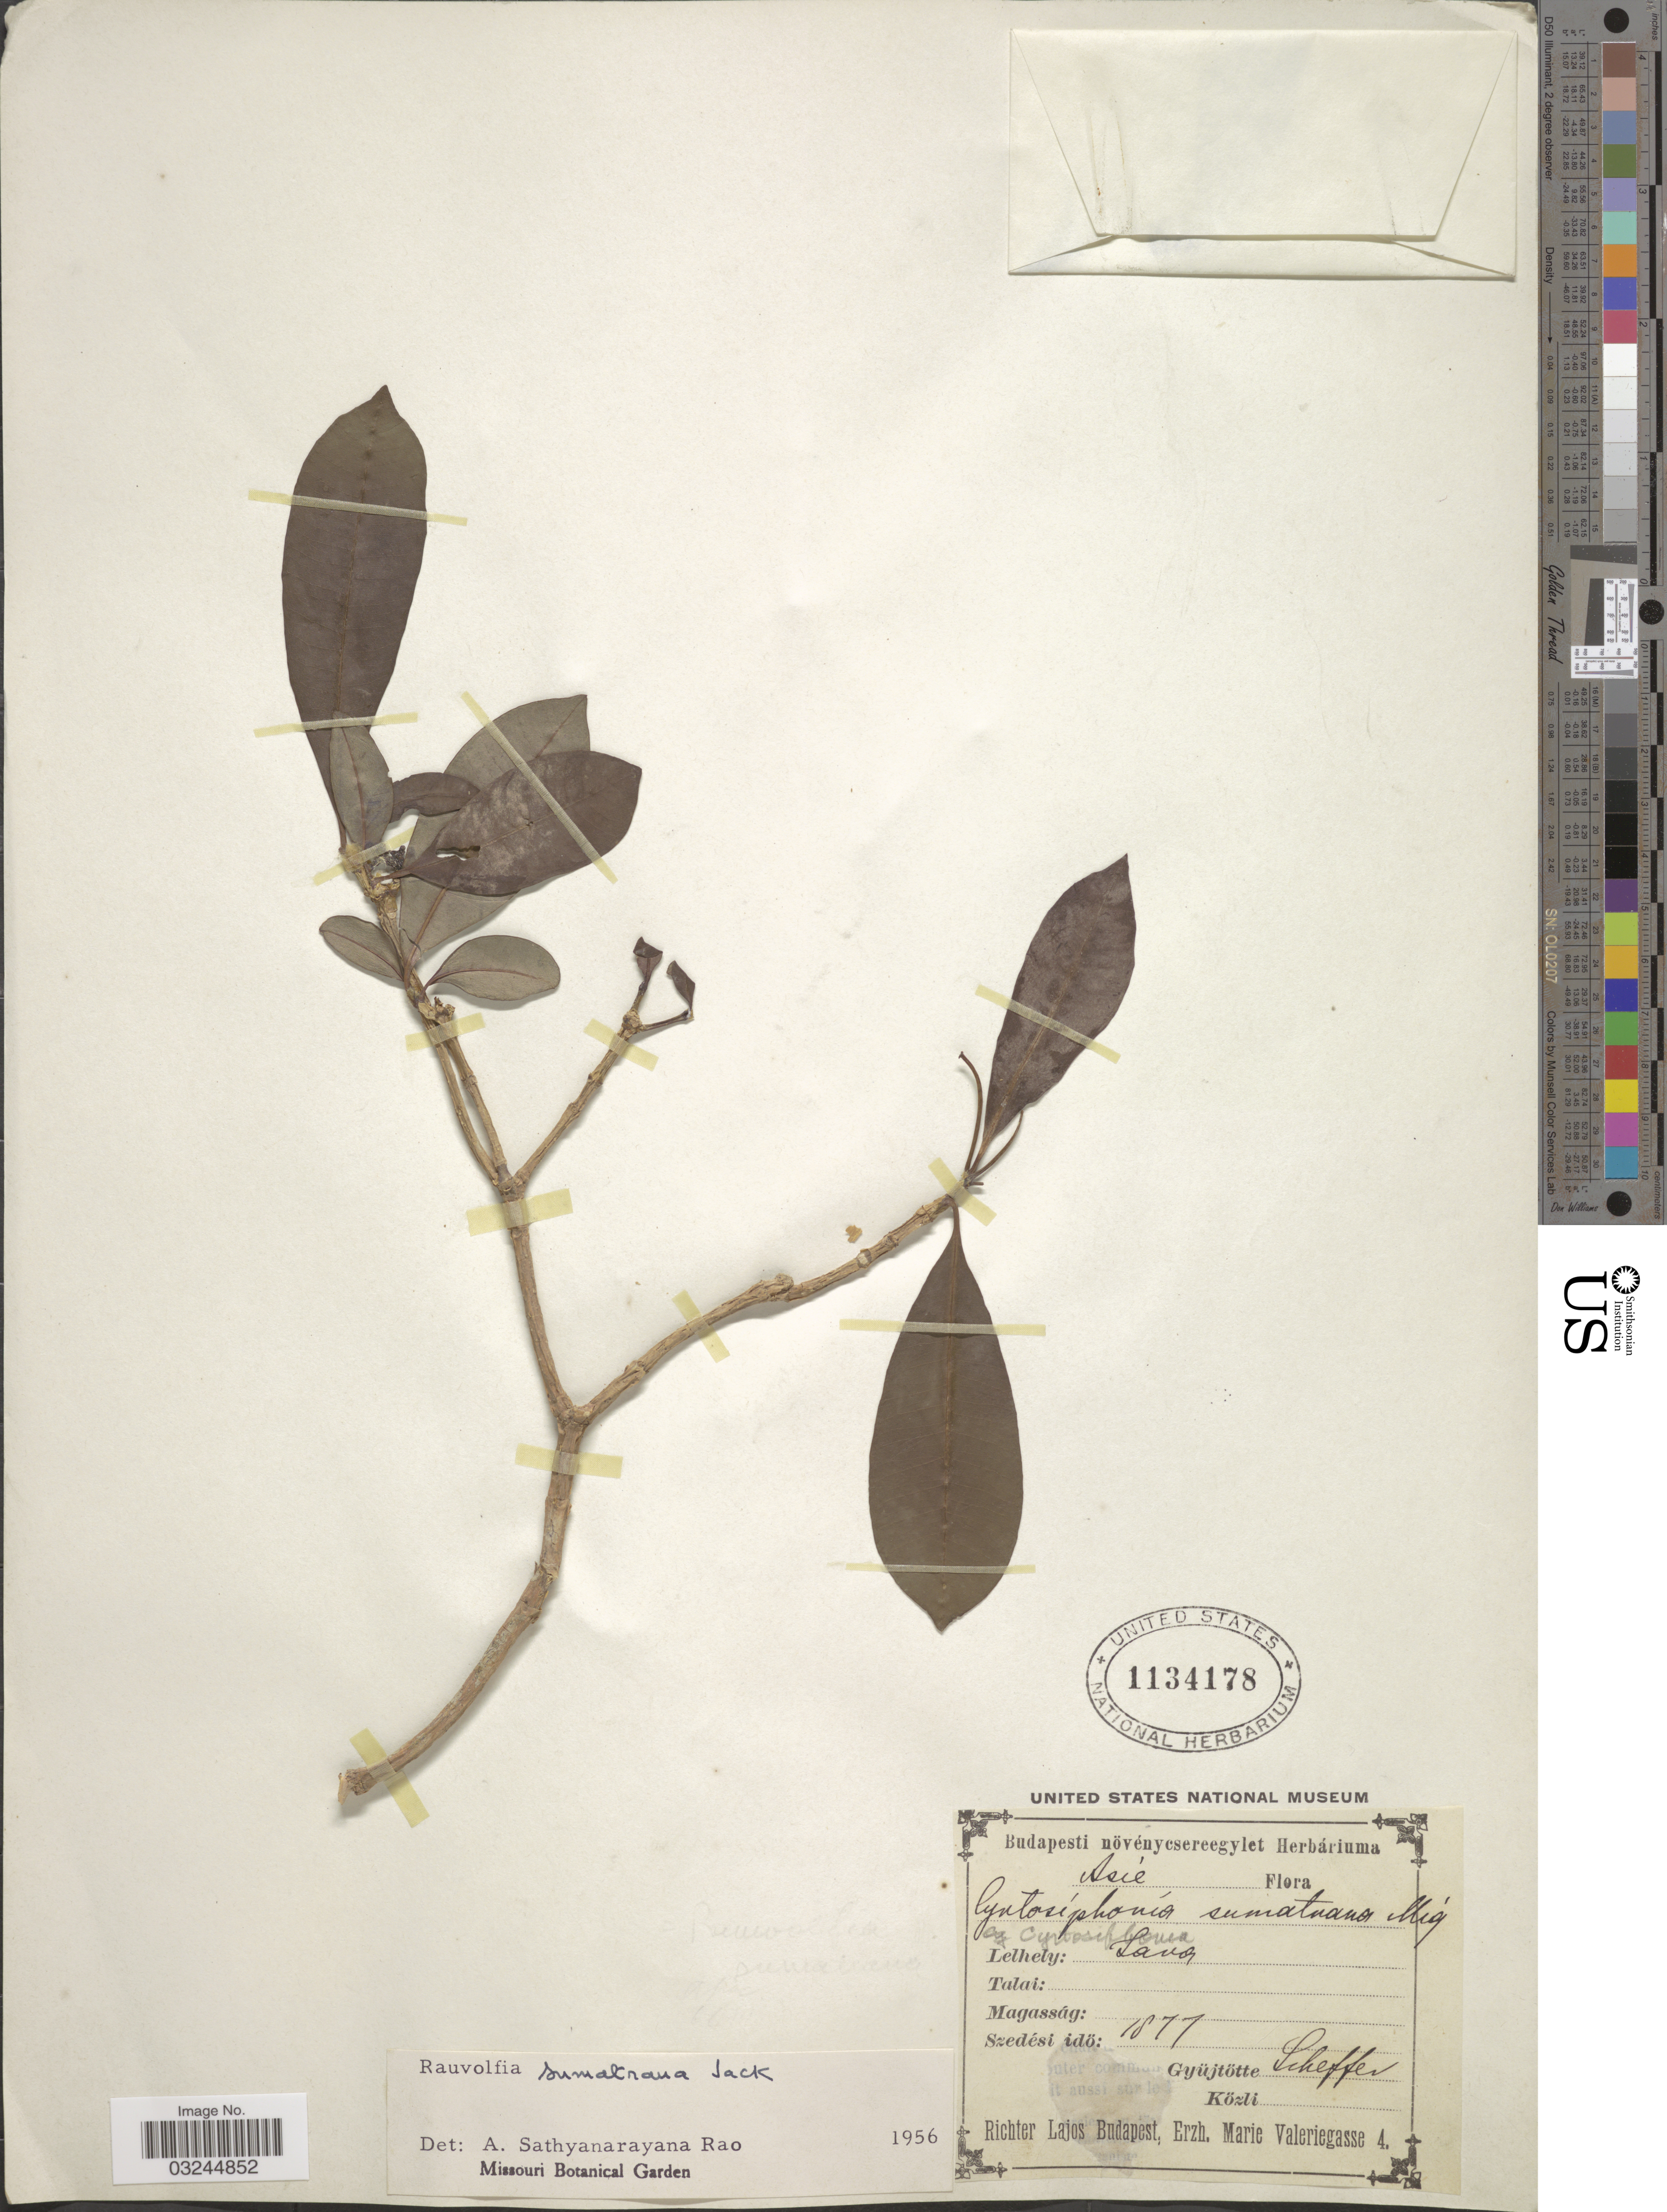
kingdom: Plantae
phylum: Tracheophyta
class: Magnoliopsida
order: Gentianales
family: Apocynaceae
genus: Rauvolfia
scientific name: Rauvolfia sumatrana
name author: Jack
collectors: Scheffer, --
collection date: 1877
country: Indonesia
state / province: Java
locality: Java.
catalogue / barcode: US 1134178